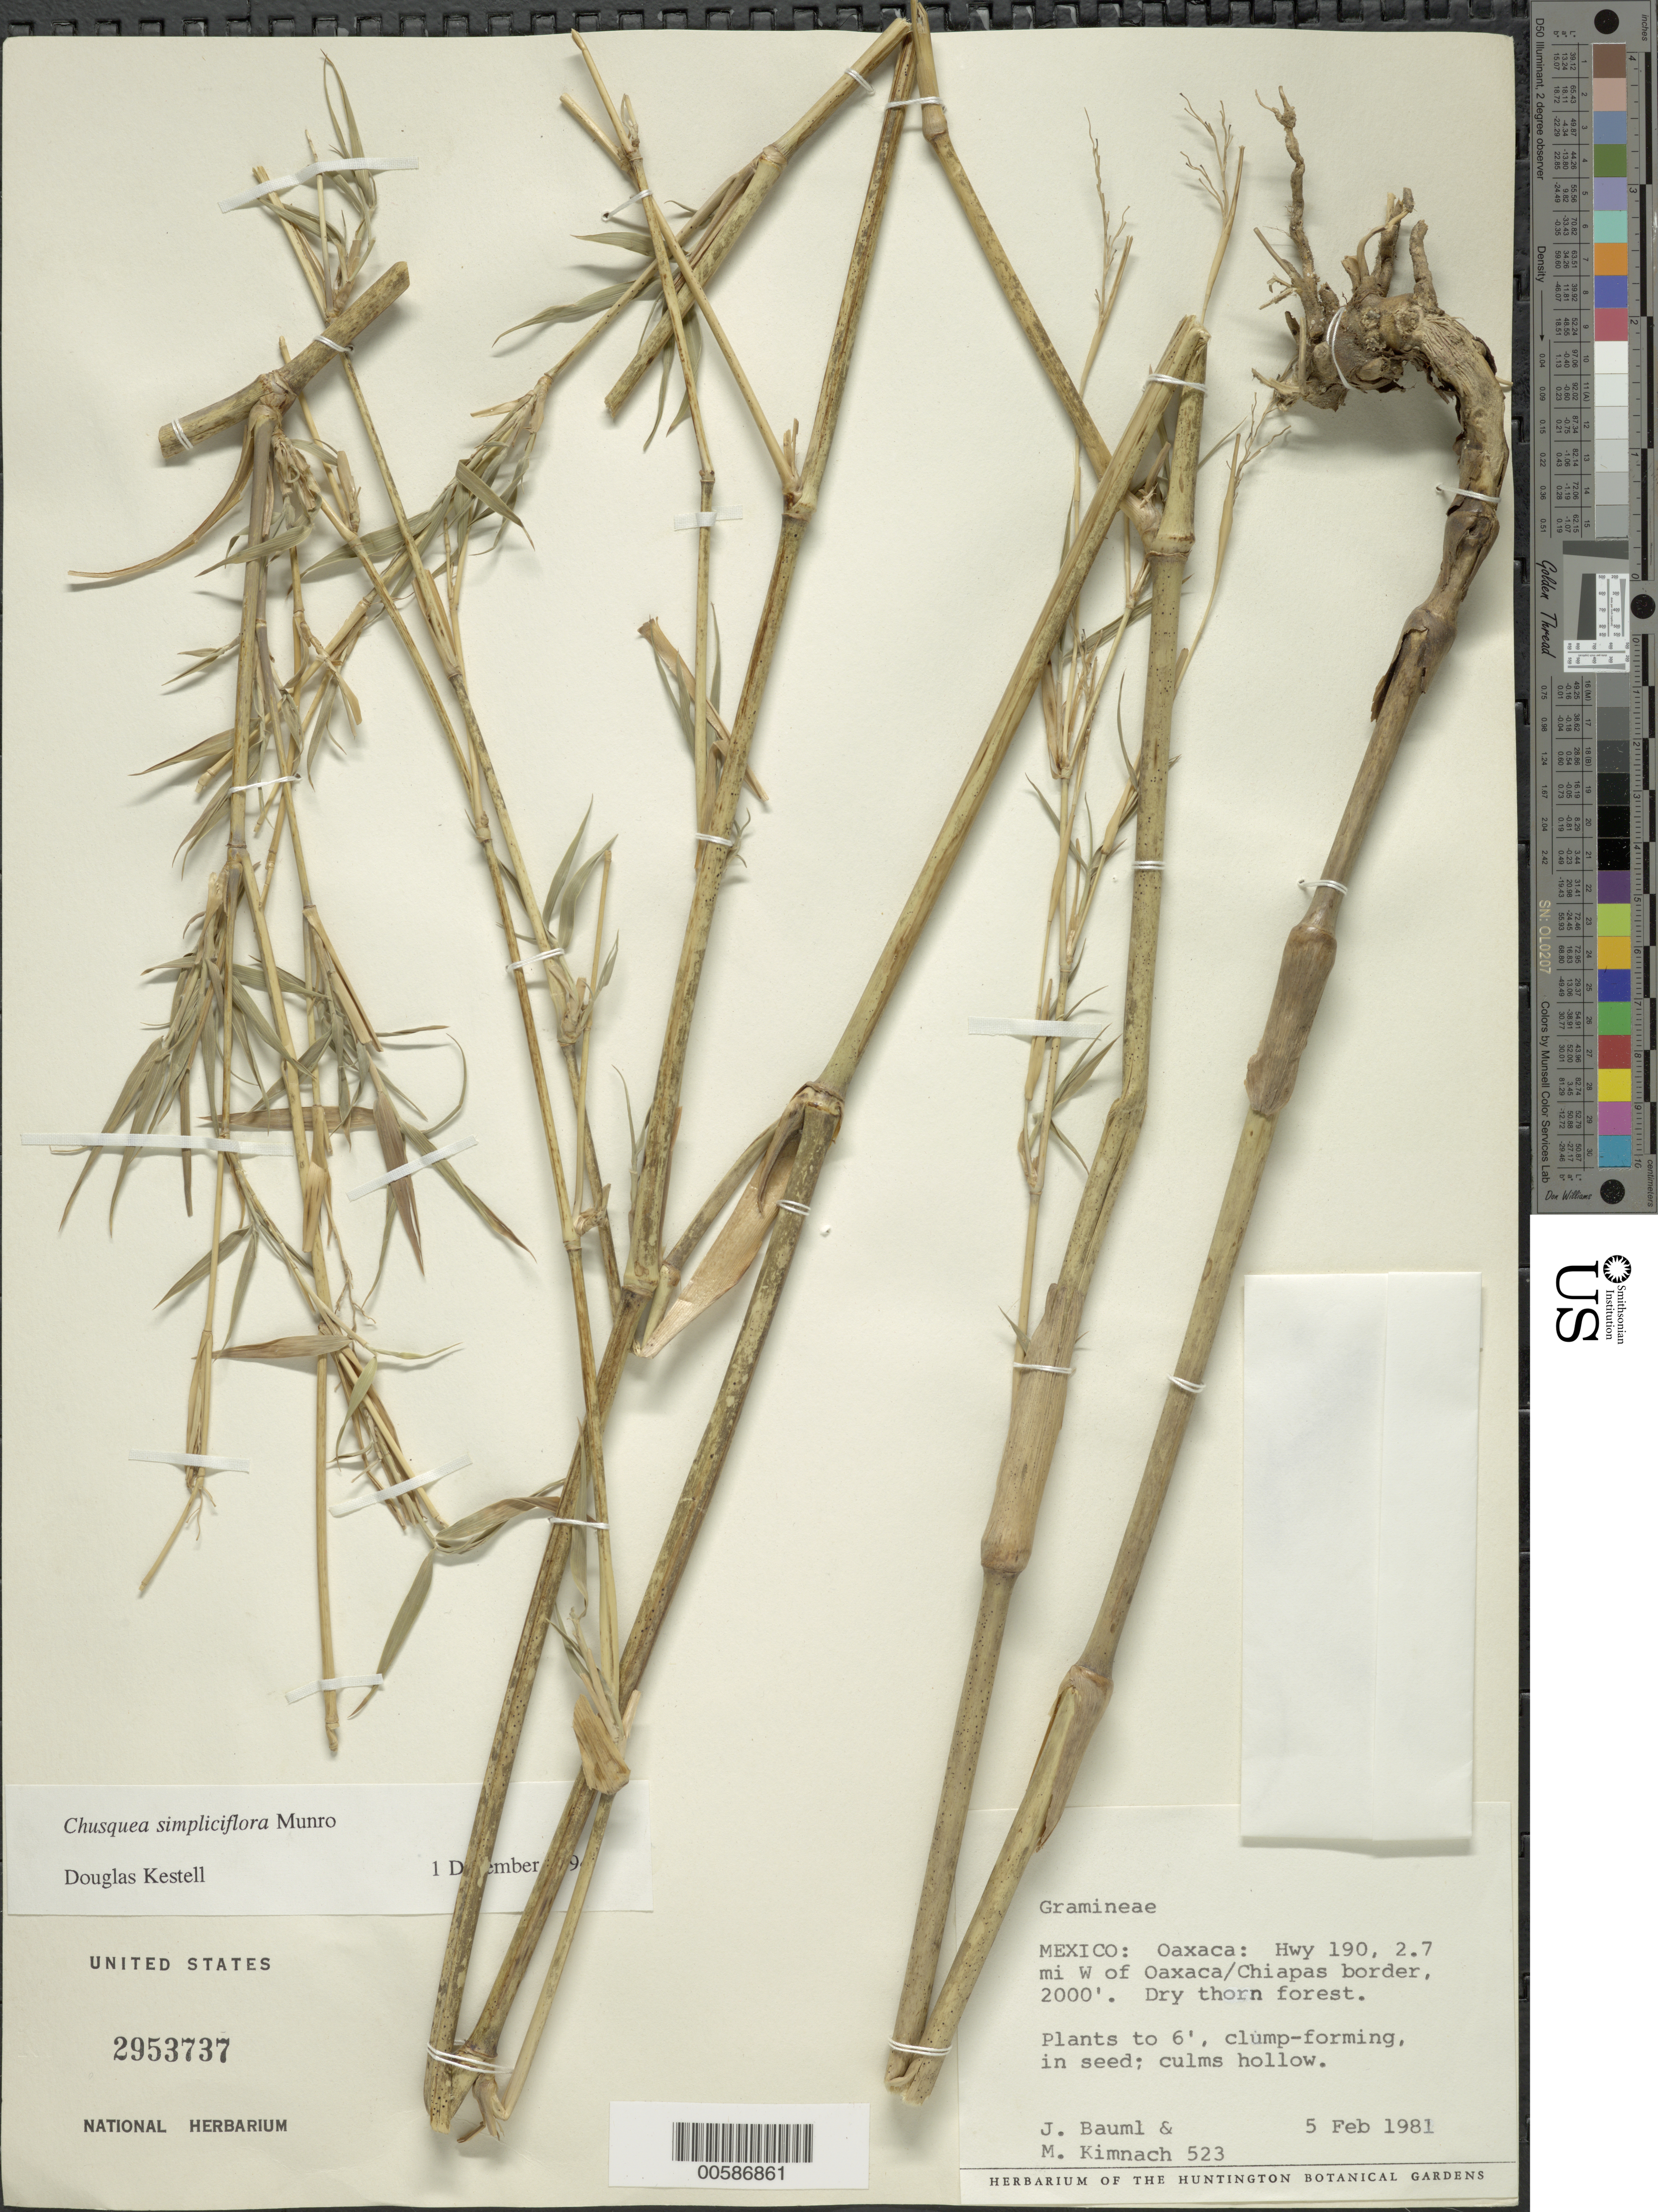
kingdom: Plantae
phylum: Tracheophyta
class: Liliopsida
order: Poales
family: Poaceae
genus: Chusquea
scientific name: Chusquea simpliciflora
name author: Munro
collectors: J. Bauml & M. W. Kimnach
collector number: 523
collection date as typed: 05 Feb 1981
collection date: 1981-02-05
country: Mexico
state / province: Oaxaca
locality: Hwy 190, W of Oaxaca/chiapas border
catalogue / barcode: US 2953737